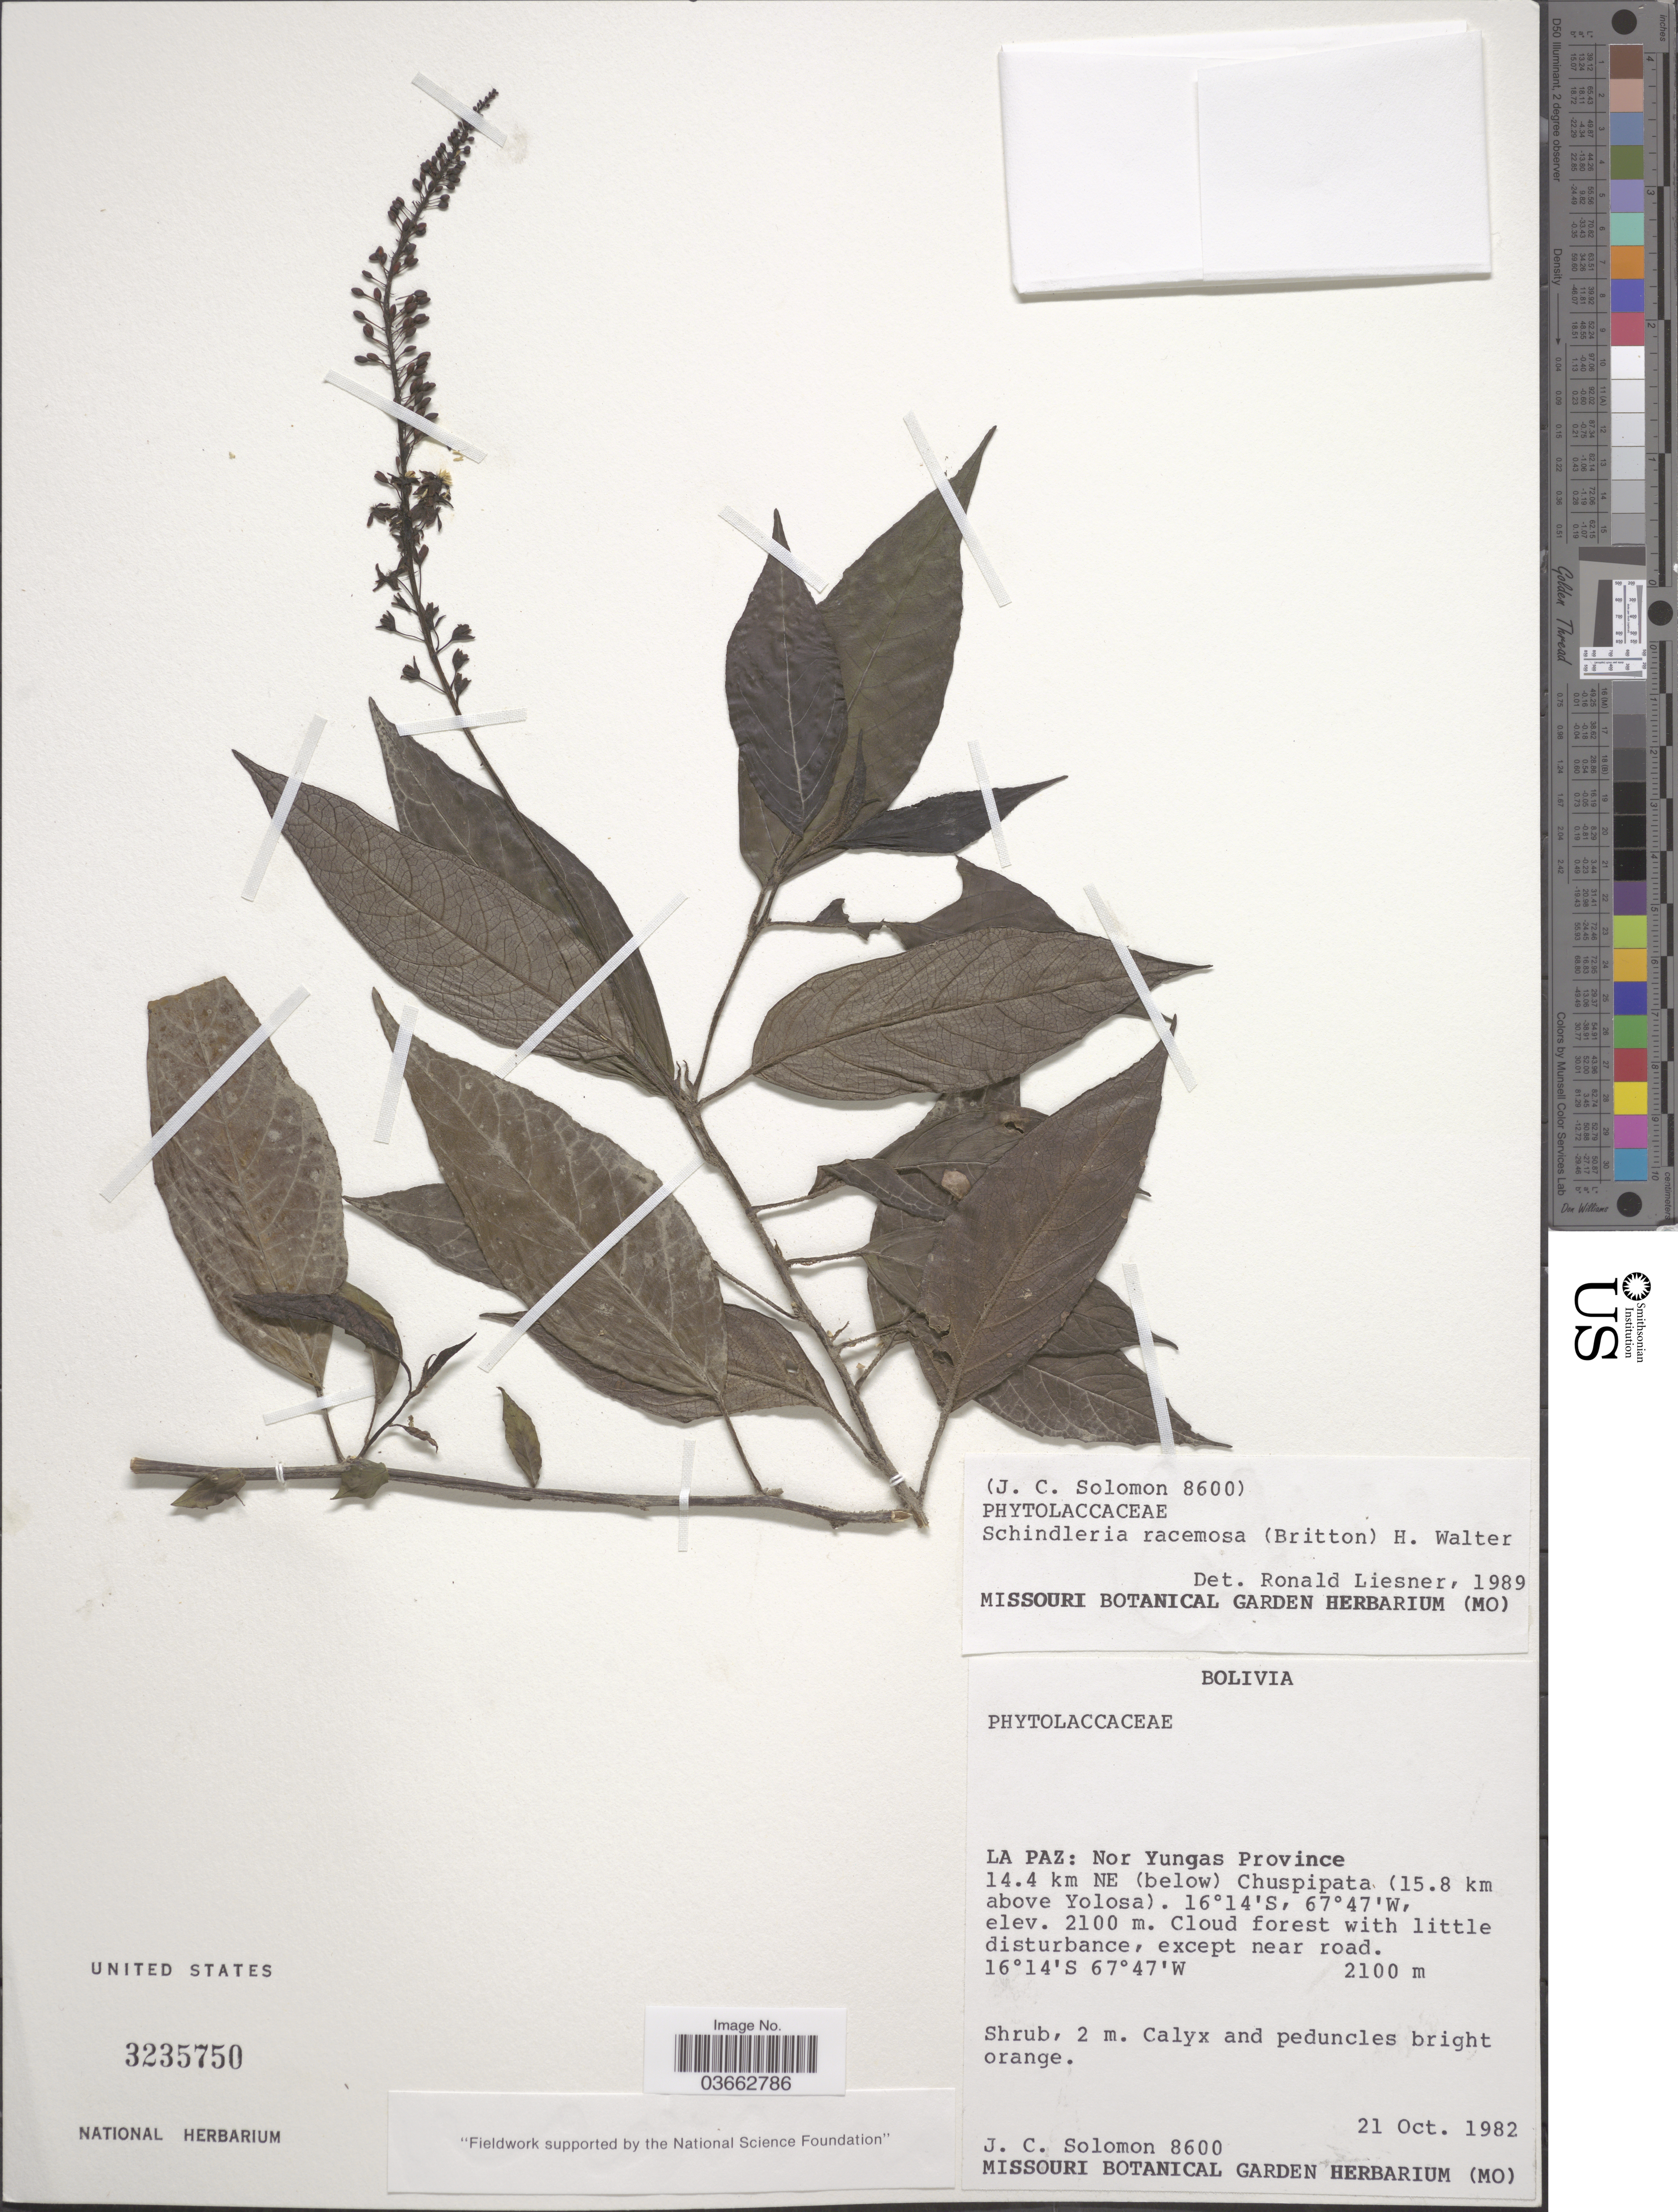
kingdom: Plantae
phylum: Tracheophyta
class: Magnoliopsida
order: Caryophyllales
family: Phytolaccaceae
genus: Schindleria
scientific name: Schindleria racemosa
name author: (Britton ex Rusby) H. Walter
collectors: J. C. Solomon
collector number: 8600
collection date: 1982-10-21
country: Bolivia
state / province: La Paz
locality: Nor Yungas Province. 14.4 km NE (below) Chuspipata (15.8 km above Yolosa).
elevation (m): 2100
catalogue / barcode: US 3235750